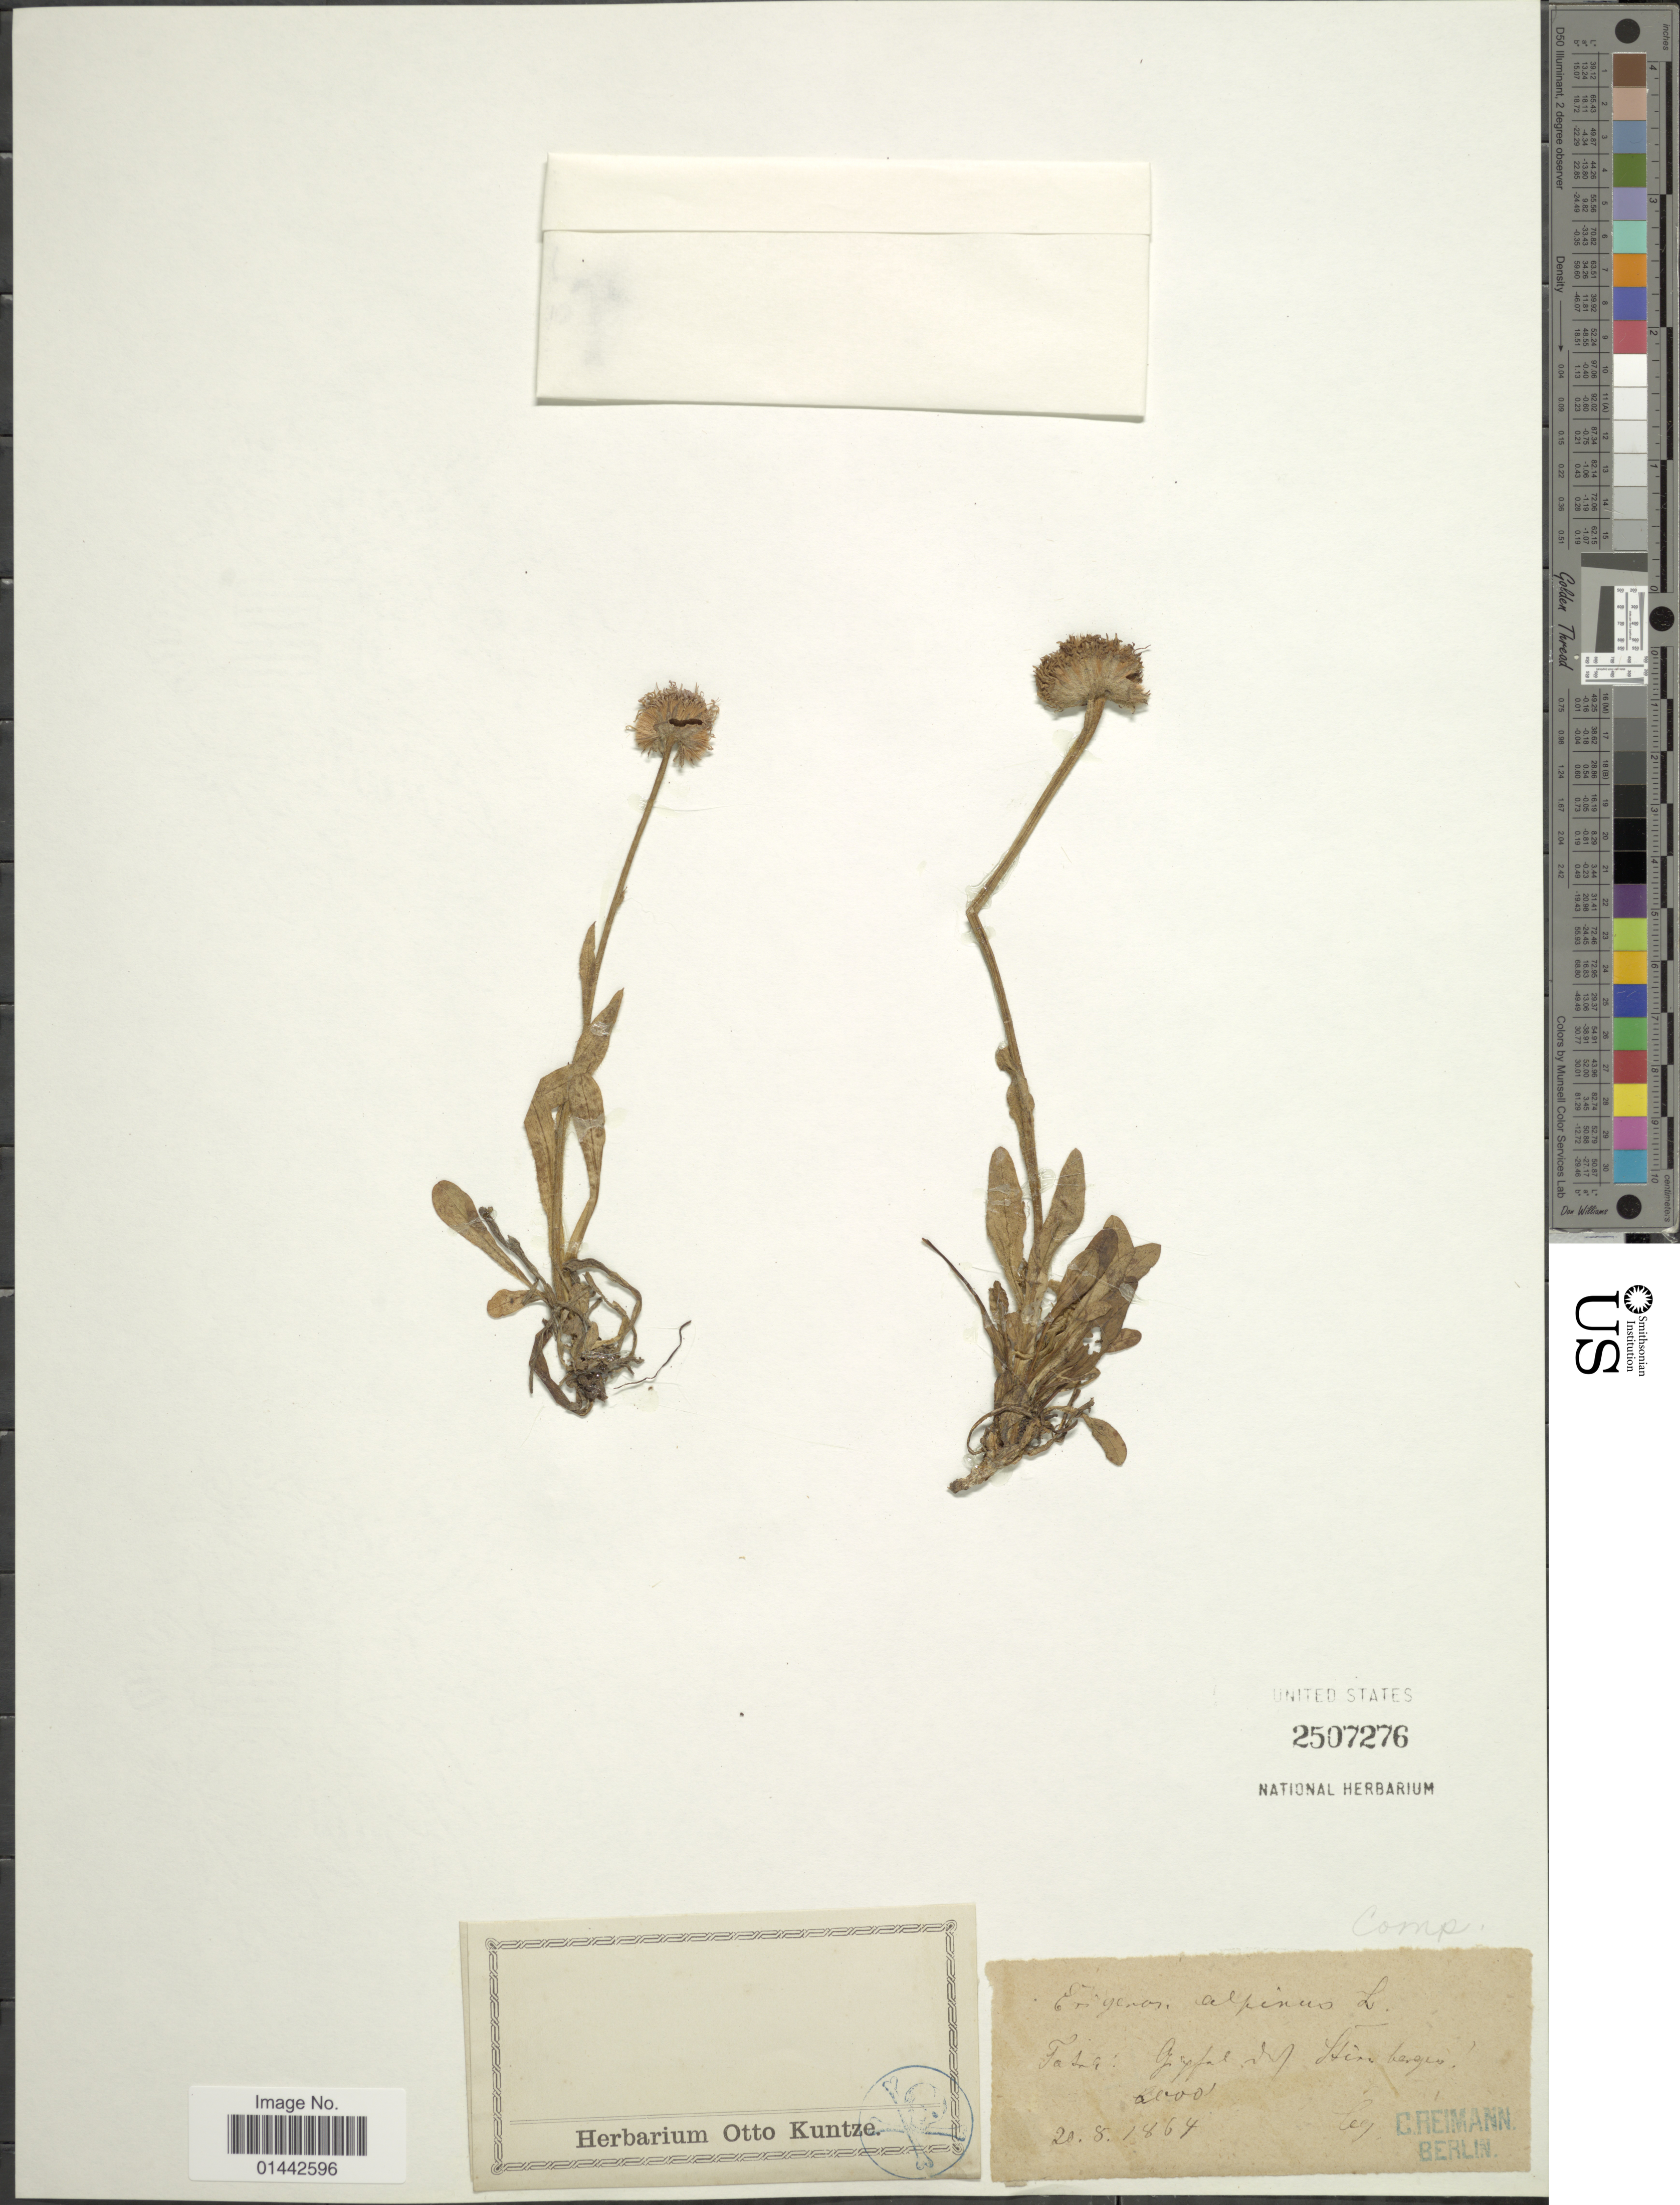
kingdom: Plantae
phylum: Tracheophyta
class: Magnoliopsida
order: Asterales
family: Asteraceae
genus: Erigeron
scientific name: Erigeron alpinus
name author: L.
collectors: C. Reimann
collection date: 1864-08-20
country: Slovakia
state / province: Prešovský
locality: Fatia: Gyfae auf Stenbagen.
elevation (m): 610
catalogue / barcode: US 2507276